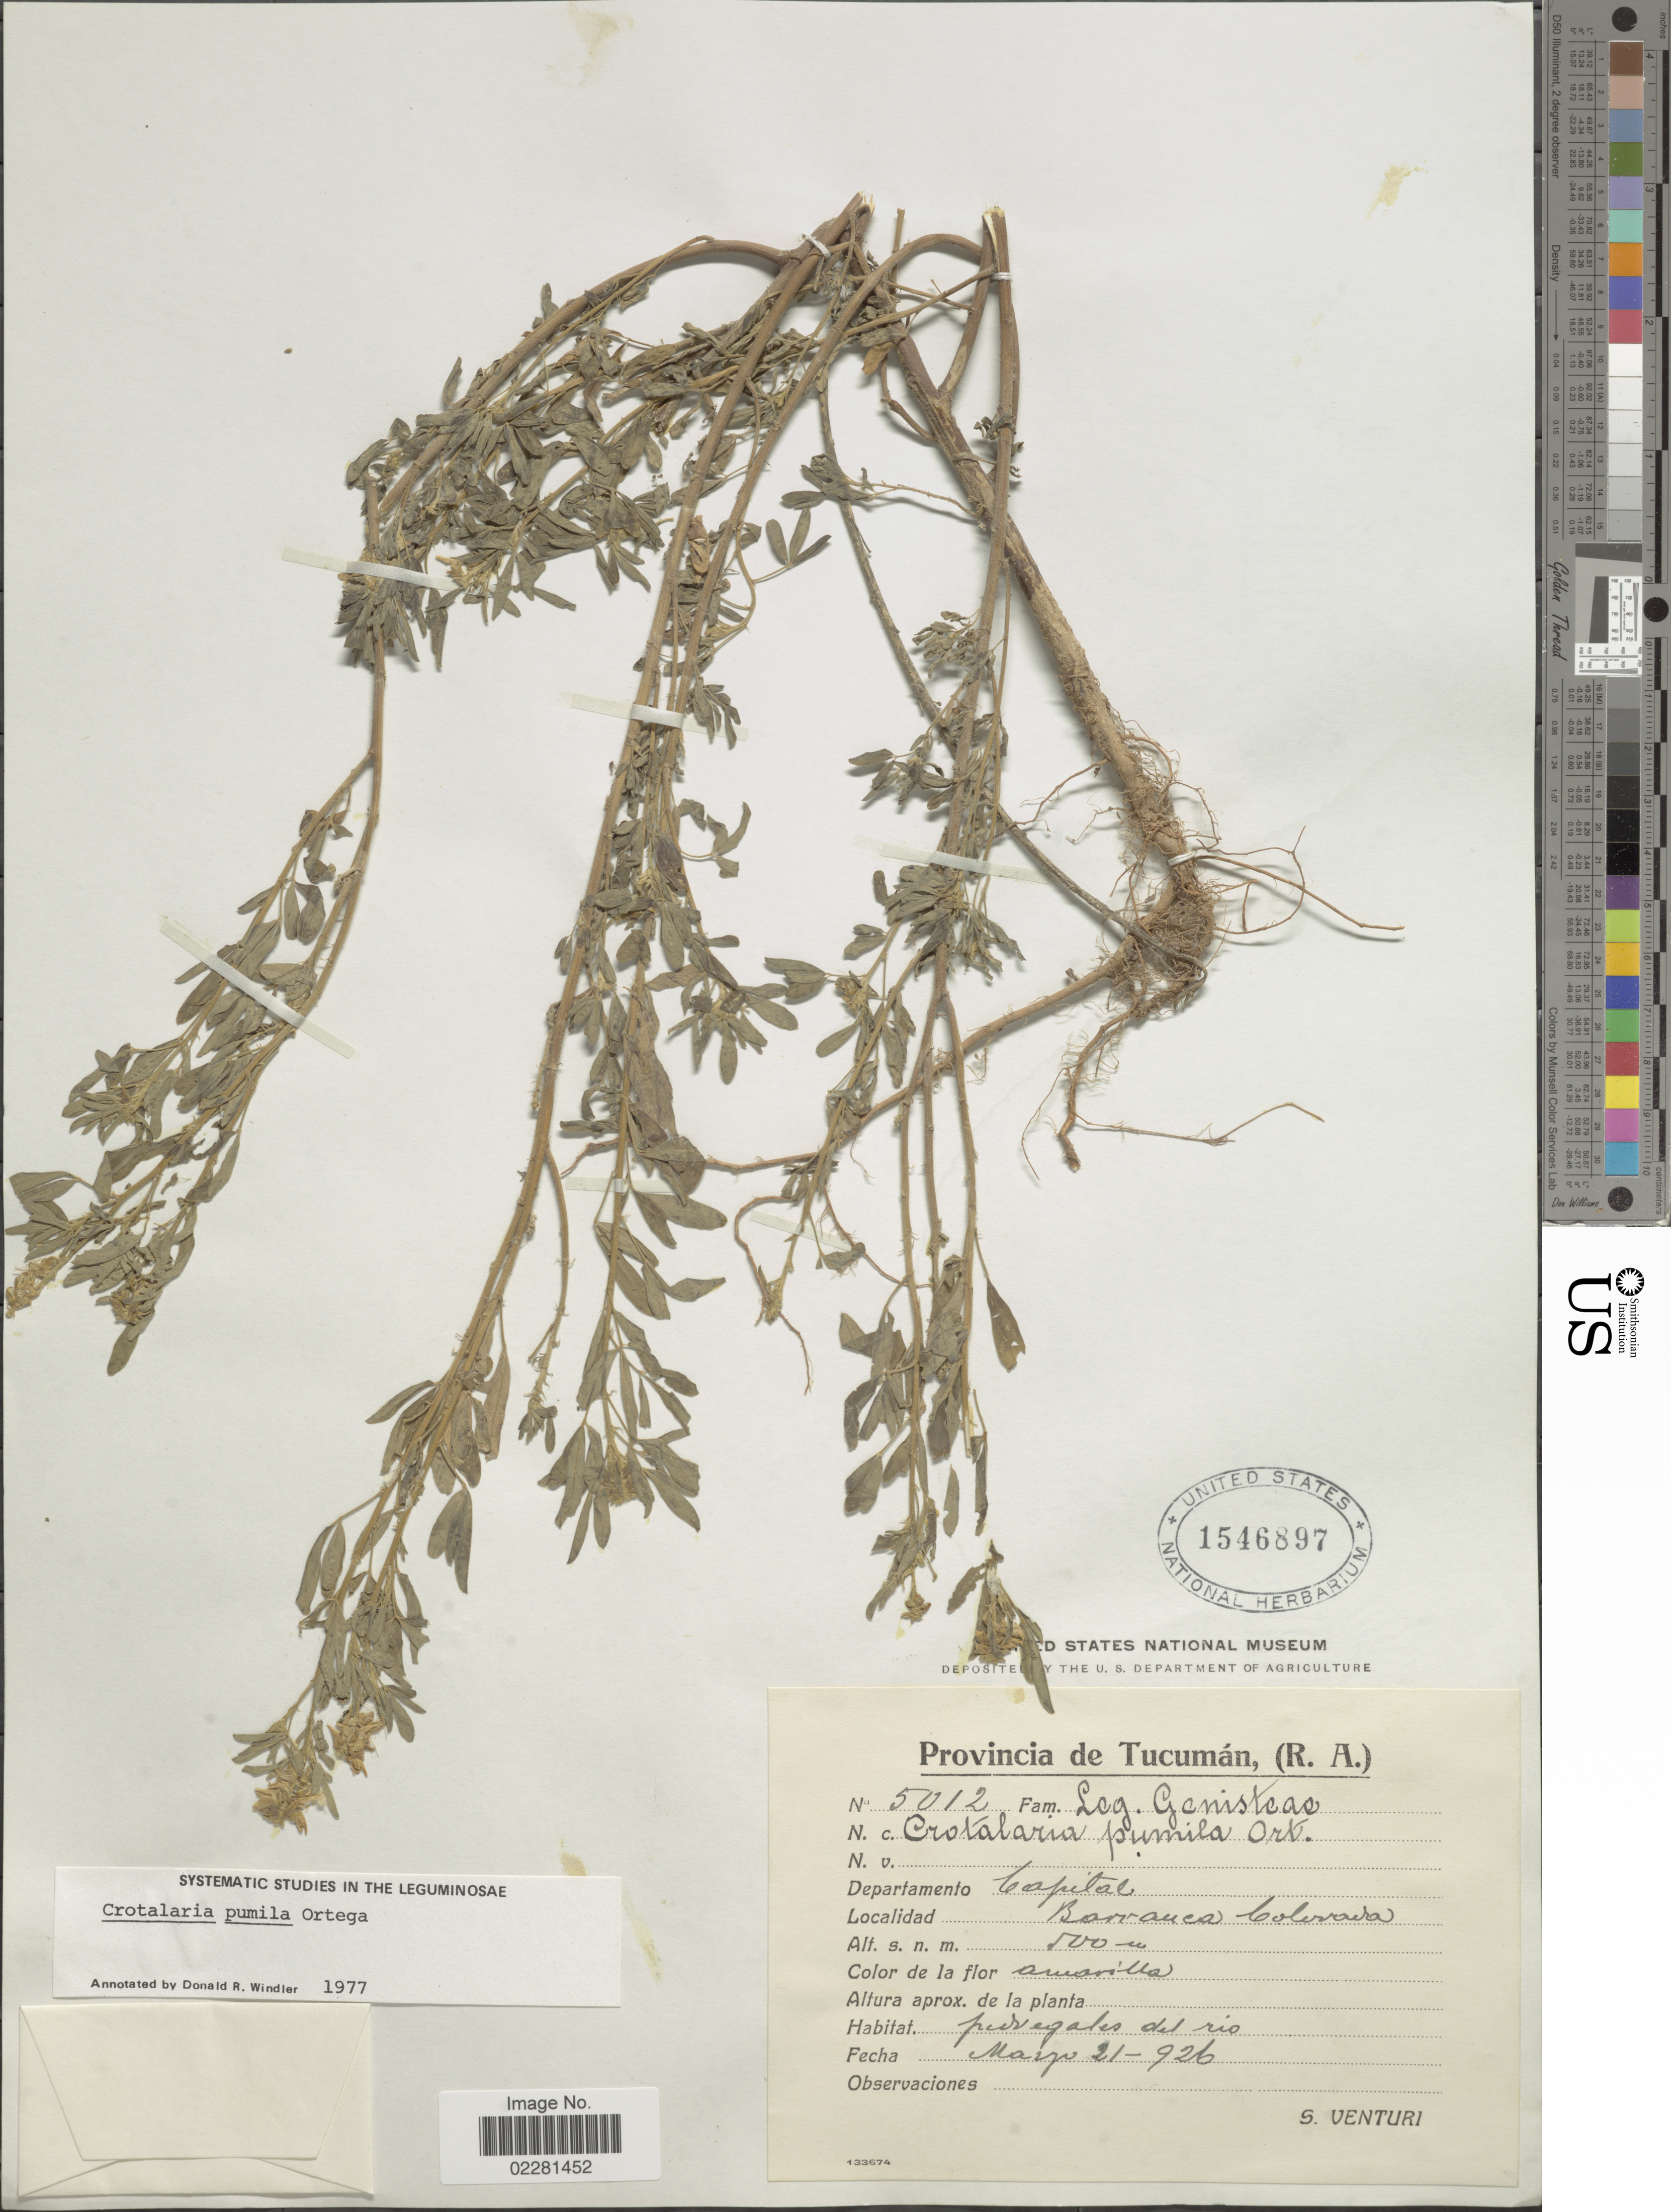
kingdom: Plantae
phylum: Tracheophyta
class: Magnoliopsida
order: Fabales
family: Fabaceae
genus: Crotalaria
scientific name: Crotalaria pumila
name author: Ortega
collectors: S. Venturi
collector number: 5012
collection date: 1926-03-21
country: Argentina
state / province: Tucuman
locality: Departamento Capital, Barranca Colorada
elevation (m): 500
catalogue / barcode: US 1546897